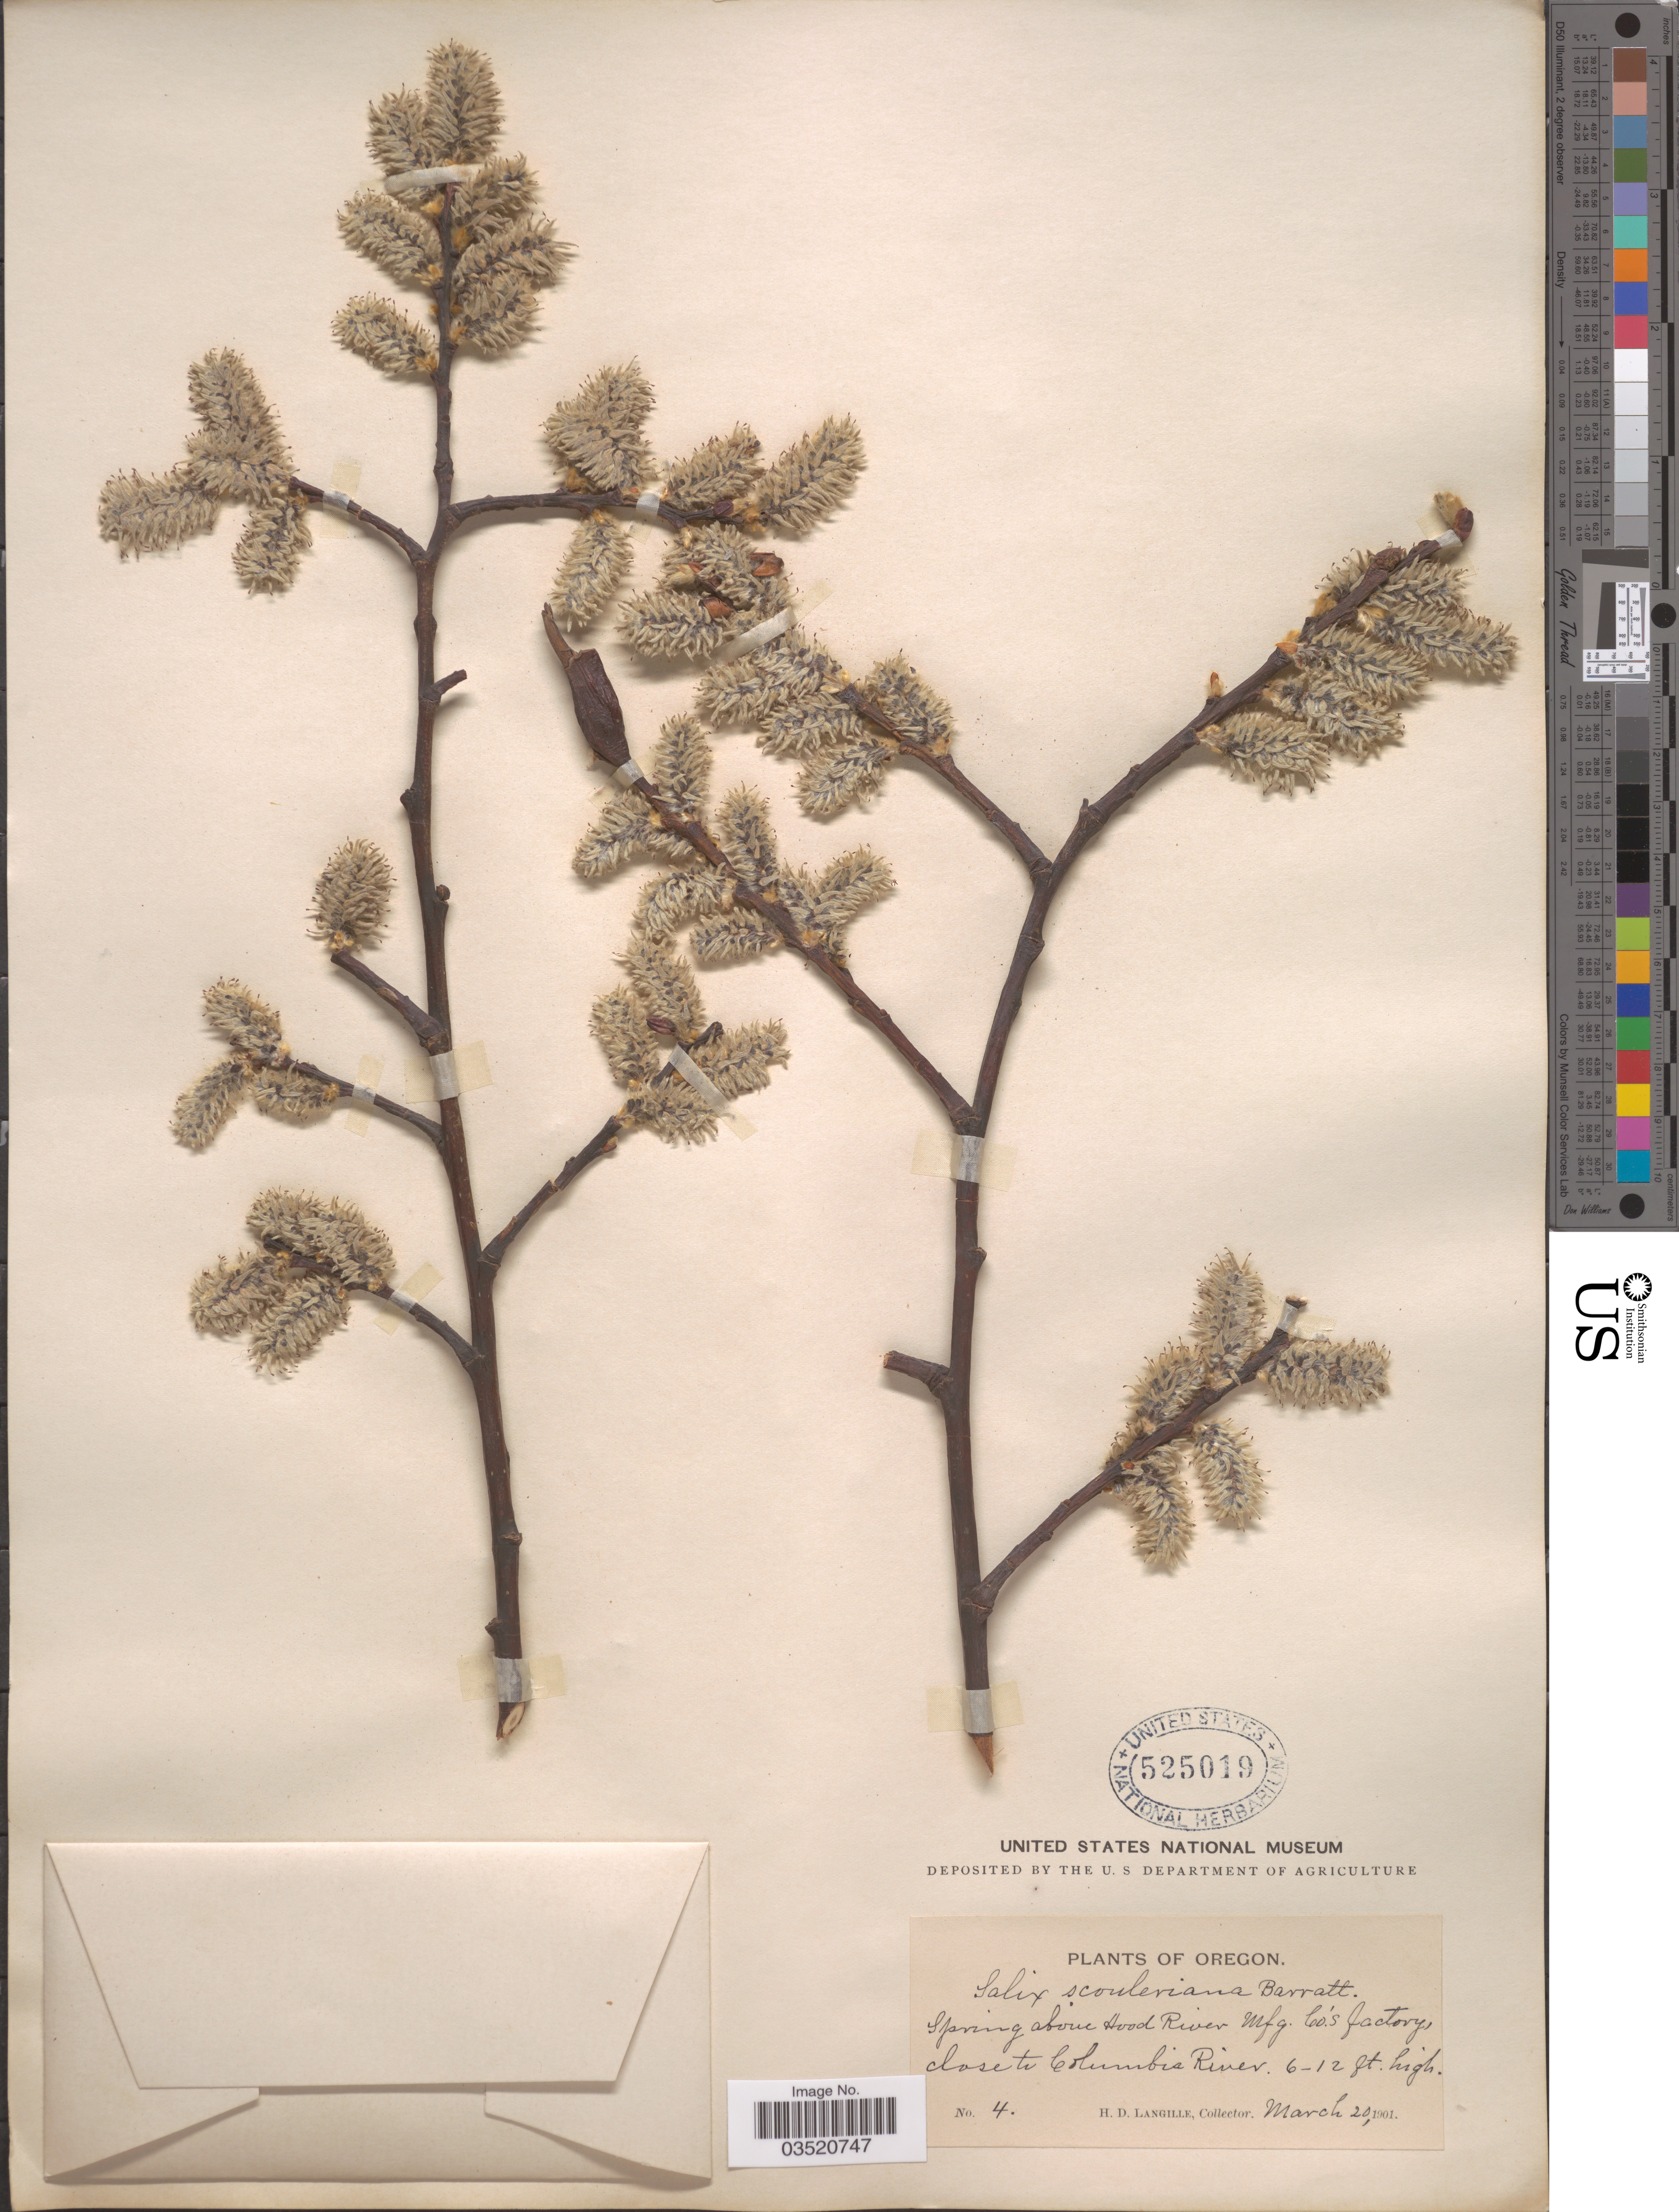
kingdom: Plantae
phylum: Tracheophyta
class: Magnoliopsida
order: Malpighiales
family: Salicaceae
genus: Salix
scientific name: Salix scouleriana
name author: Barratt ex Hook.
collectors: H. Langille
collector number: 4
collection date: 1901-03-20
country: United States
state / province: Oregon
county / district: Hood River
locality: Spring above Hood River Mfg. Company's factory close to Columbia River.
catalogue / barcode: US 525019